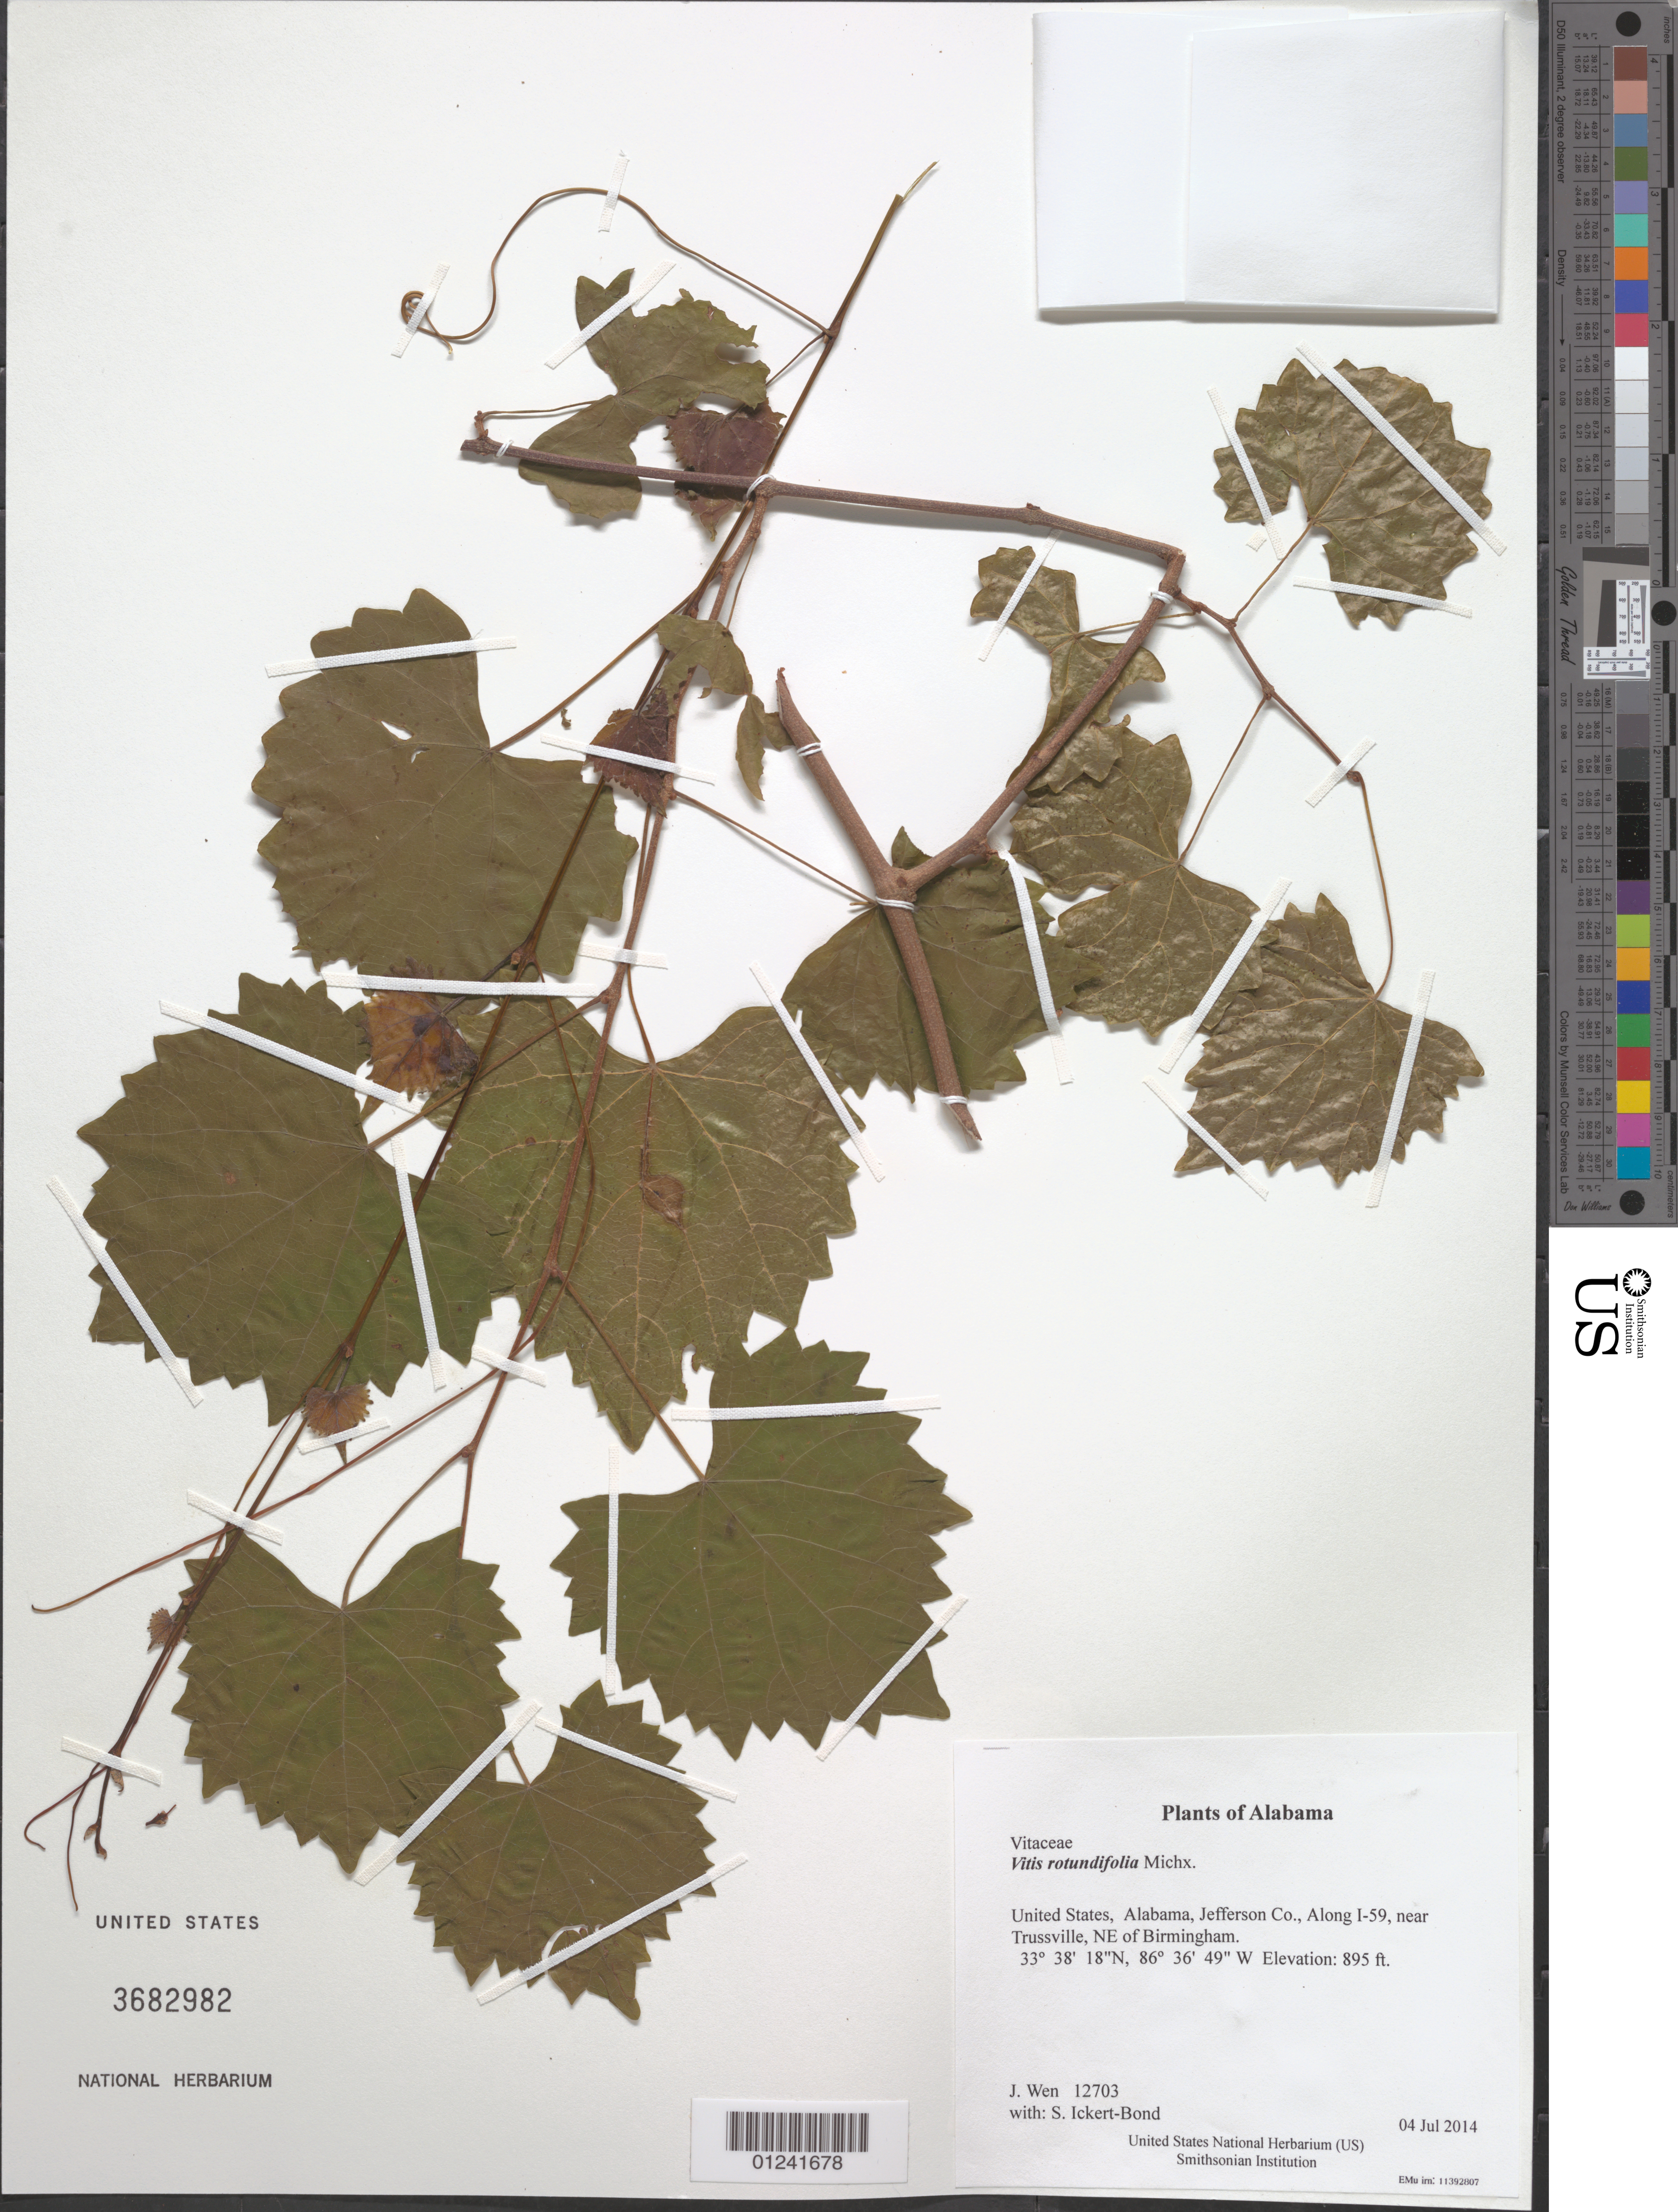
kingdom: Plantae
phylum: Tracheophyta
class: Magnoliopsida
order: Vitales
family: Vitaceae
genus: Vitis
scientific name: Vitis rotundifolia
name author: Michx.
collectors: J. Wen & S. Ickert-Bond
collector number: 12703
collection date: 2014-07-04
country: United States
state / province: Alabama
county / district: Jefferson Co.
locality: Along I-59, near Trussville, NE of Birmingham.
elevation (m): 273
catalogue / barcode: US 3682982